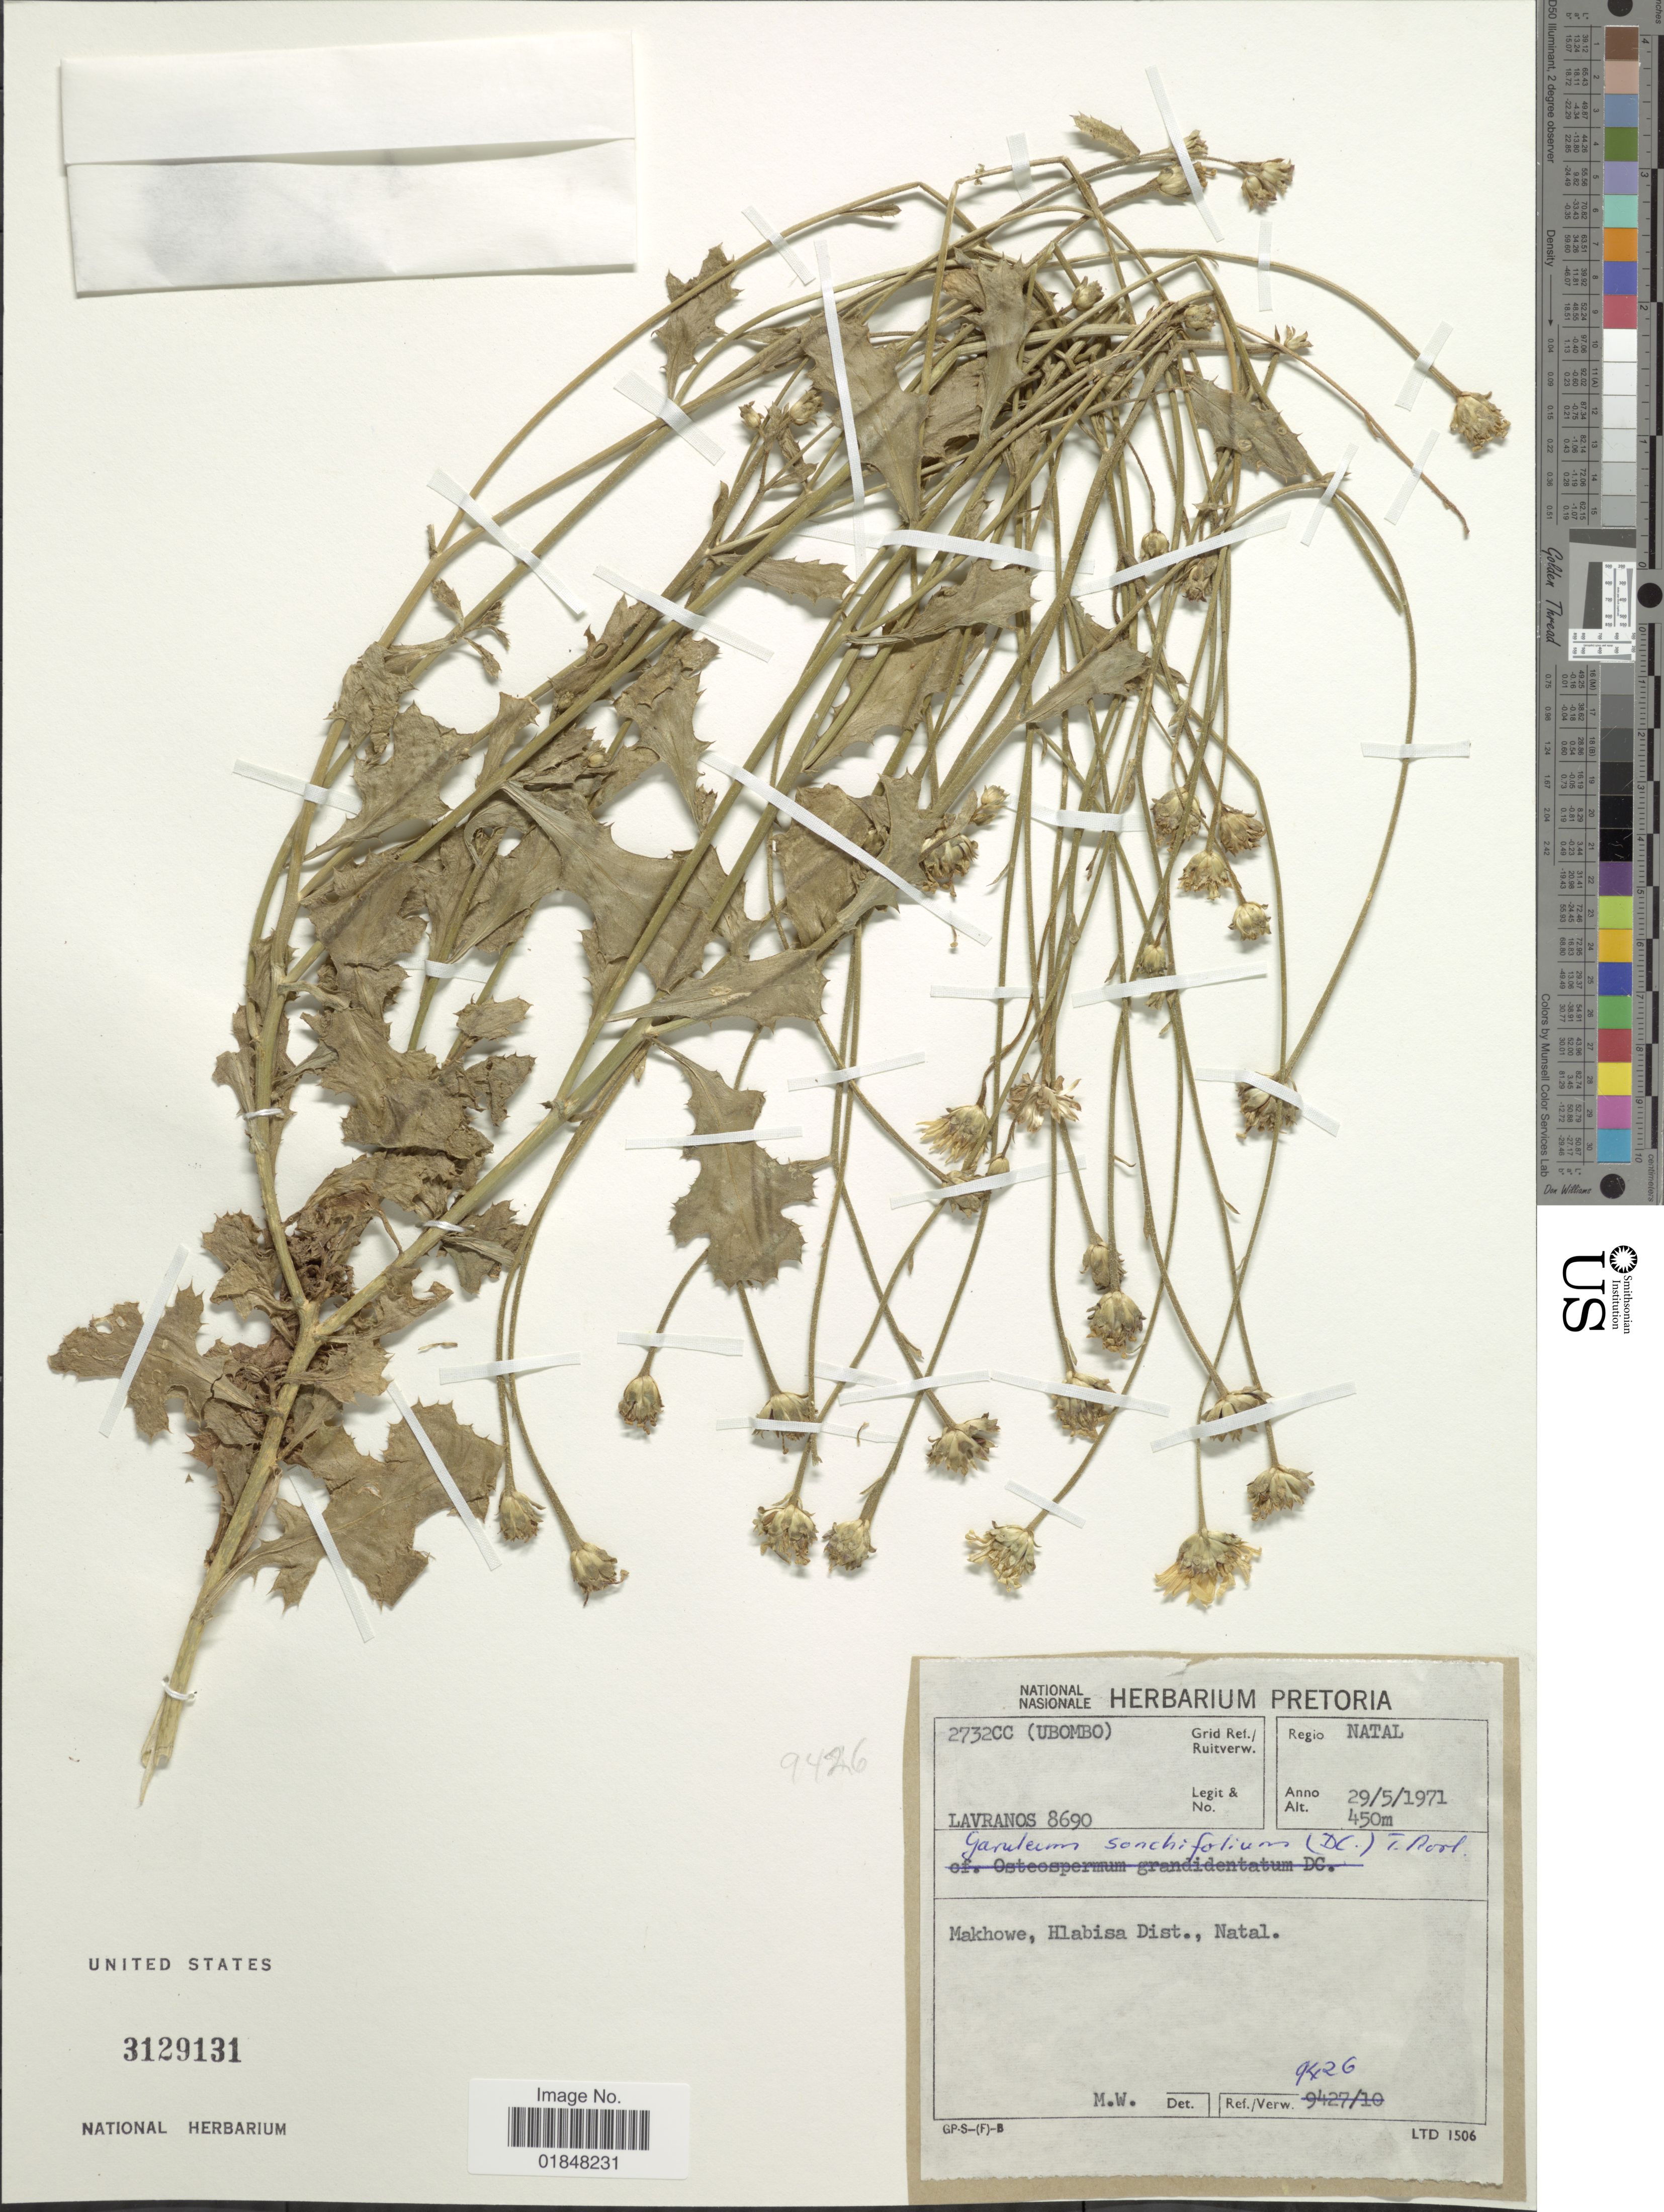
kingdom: Plantae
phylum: Tracheophyta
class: Magnoliopsida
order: Asterales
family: Asteraceae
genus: Garuleum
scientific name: Garuleum sonchifolium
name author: (DC.) Norl.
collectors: Lavranos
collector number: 8690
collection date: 1971-05-29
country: South Africa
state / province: KwaZulu-Natal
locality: Natal, Makhowe, Hlabisa Dist.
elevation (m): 450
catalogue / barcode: US 3129131